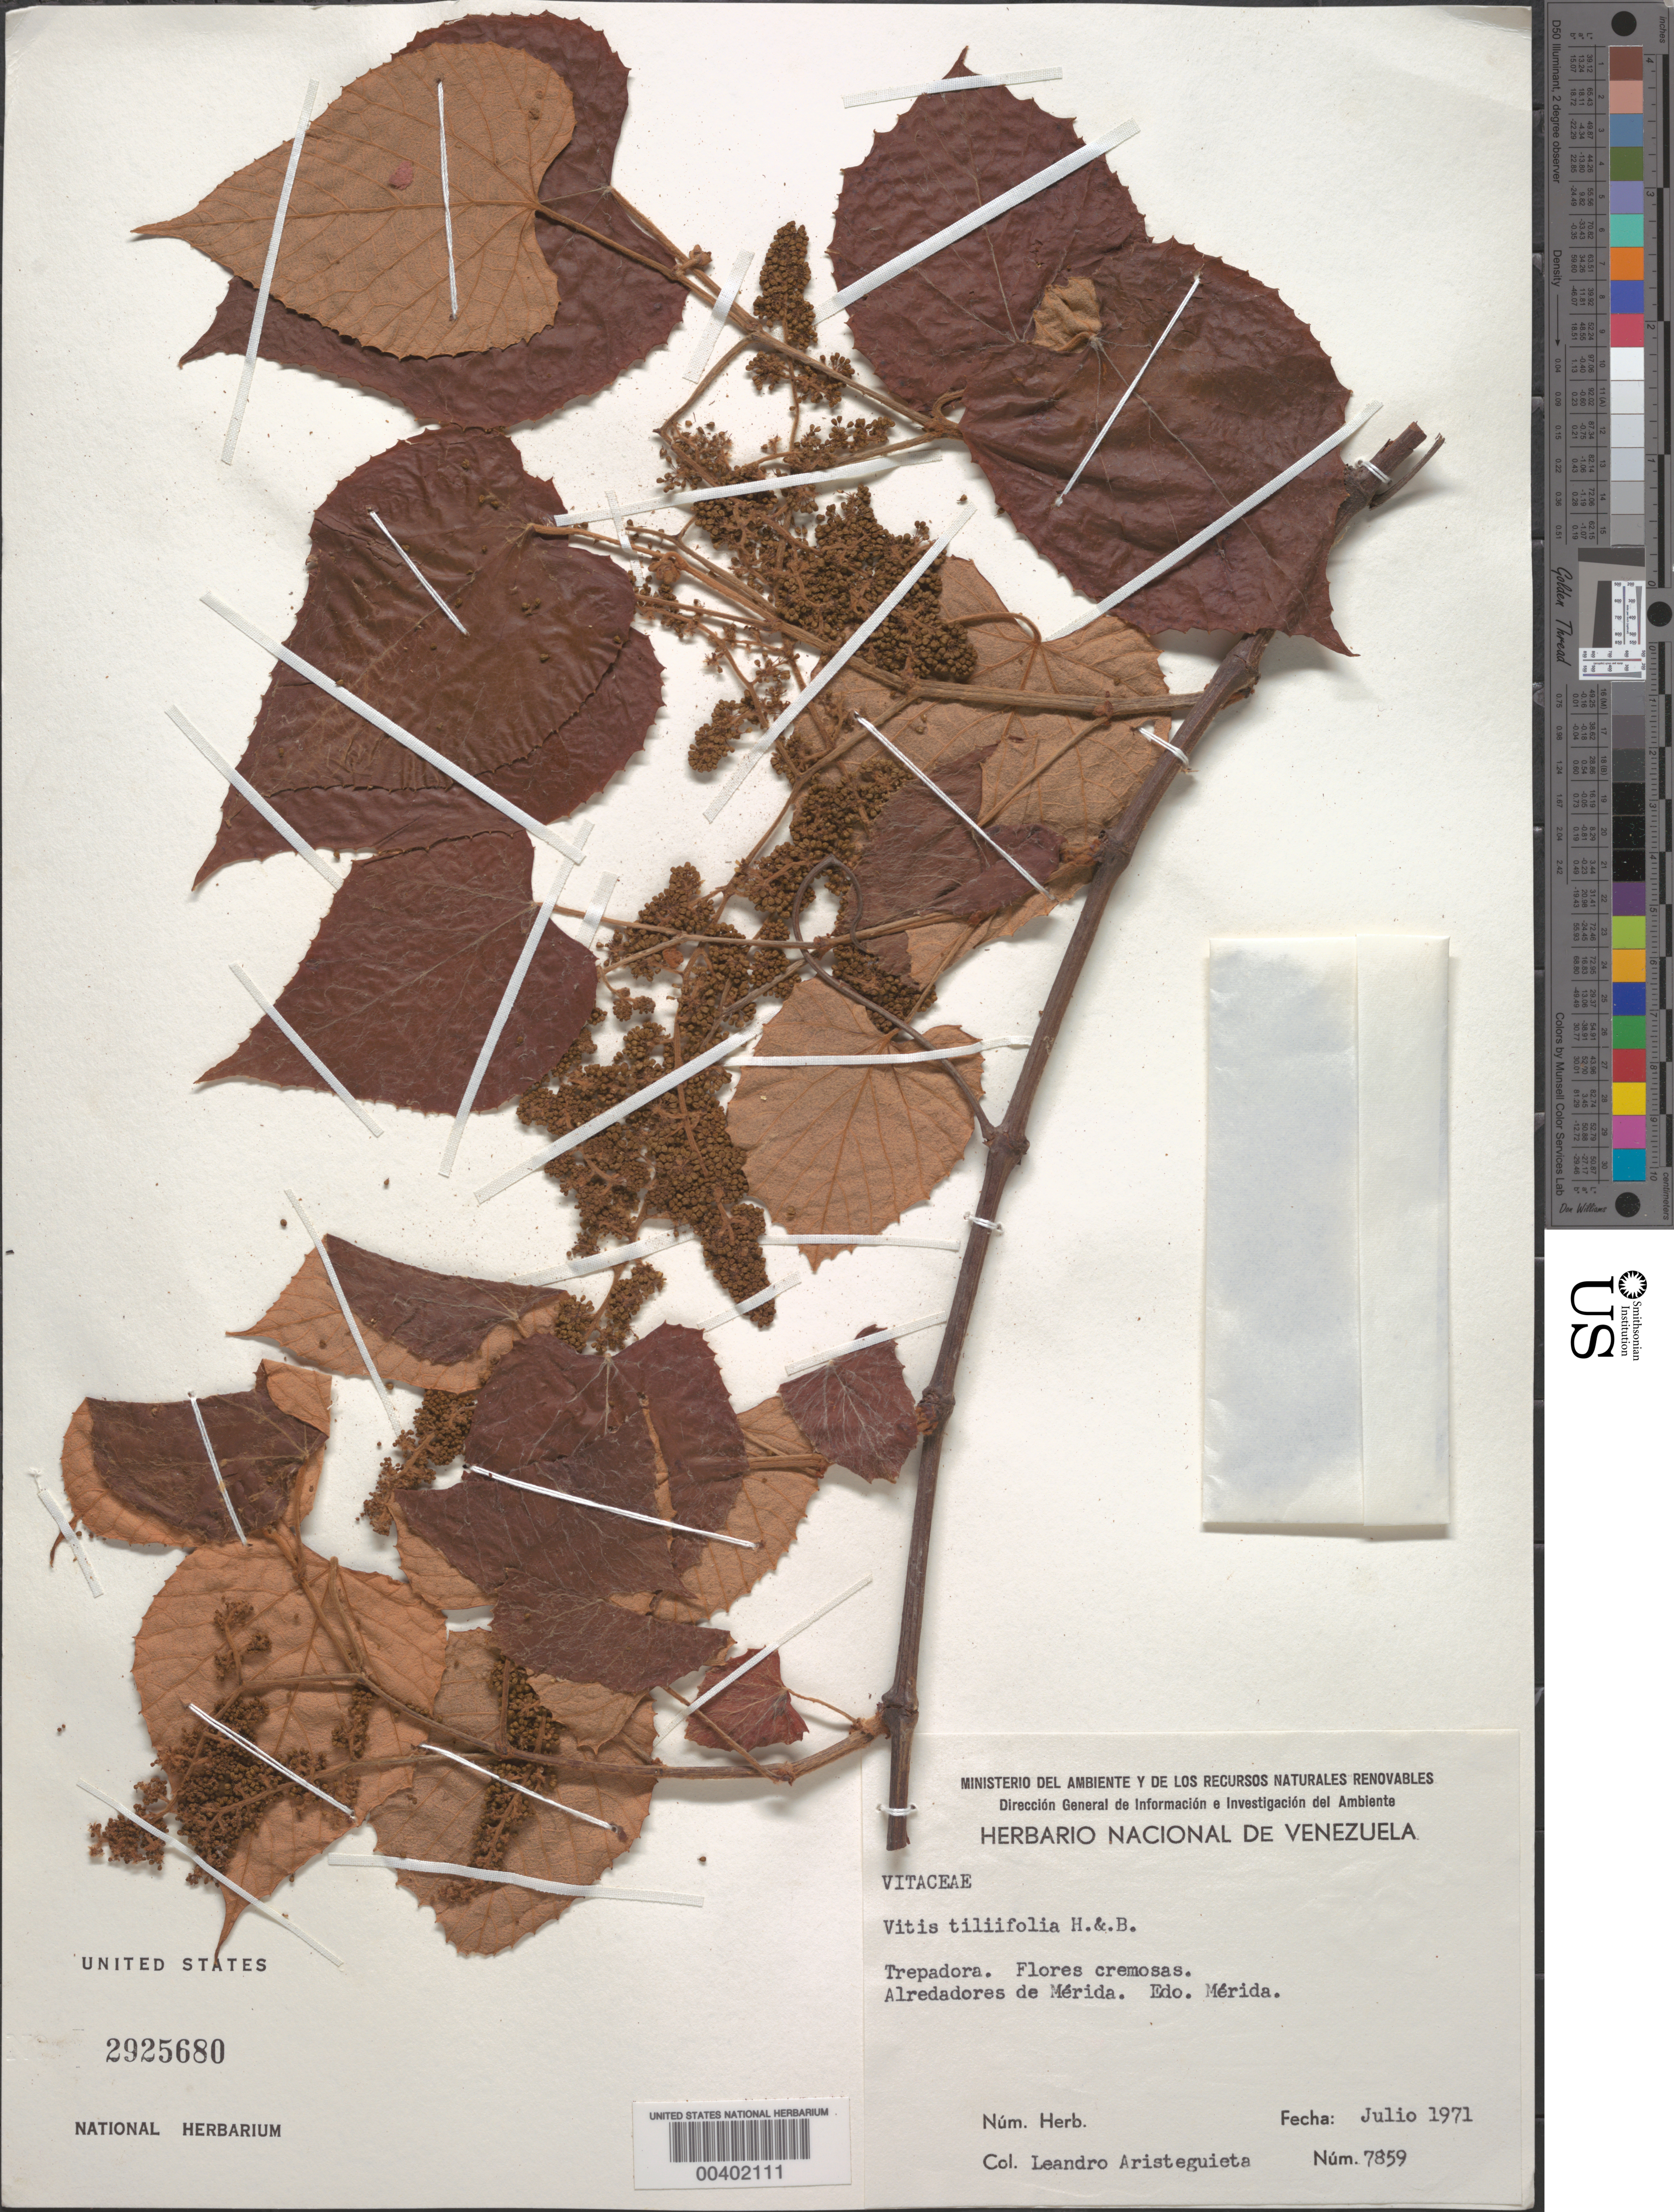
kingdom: Plantae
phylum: Tracheophyta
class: Magnoliopsida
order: Vitales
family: Vitaceae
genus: Vitis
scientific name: Vitis tiliifolia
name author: Humb. & Bonpl. ex Schult.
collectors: L. Aristeguieta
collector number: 7859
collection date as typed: Jul 1971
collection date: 1971-07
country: Venezuela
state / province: Mérida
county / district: Libertador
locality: Alredadores de Mérida. Merida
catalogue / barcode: US 2925680